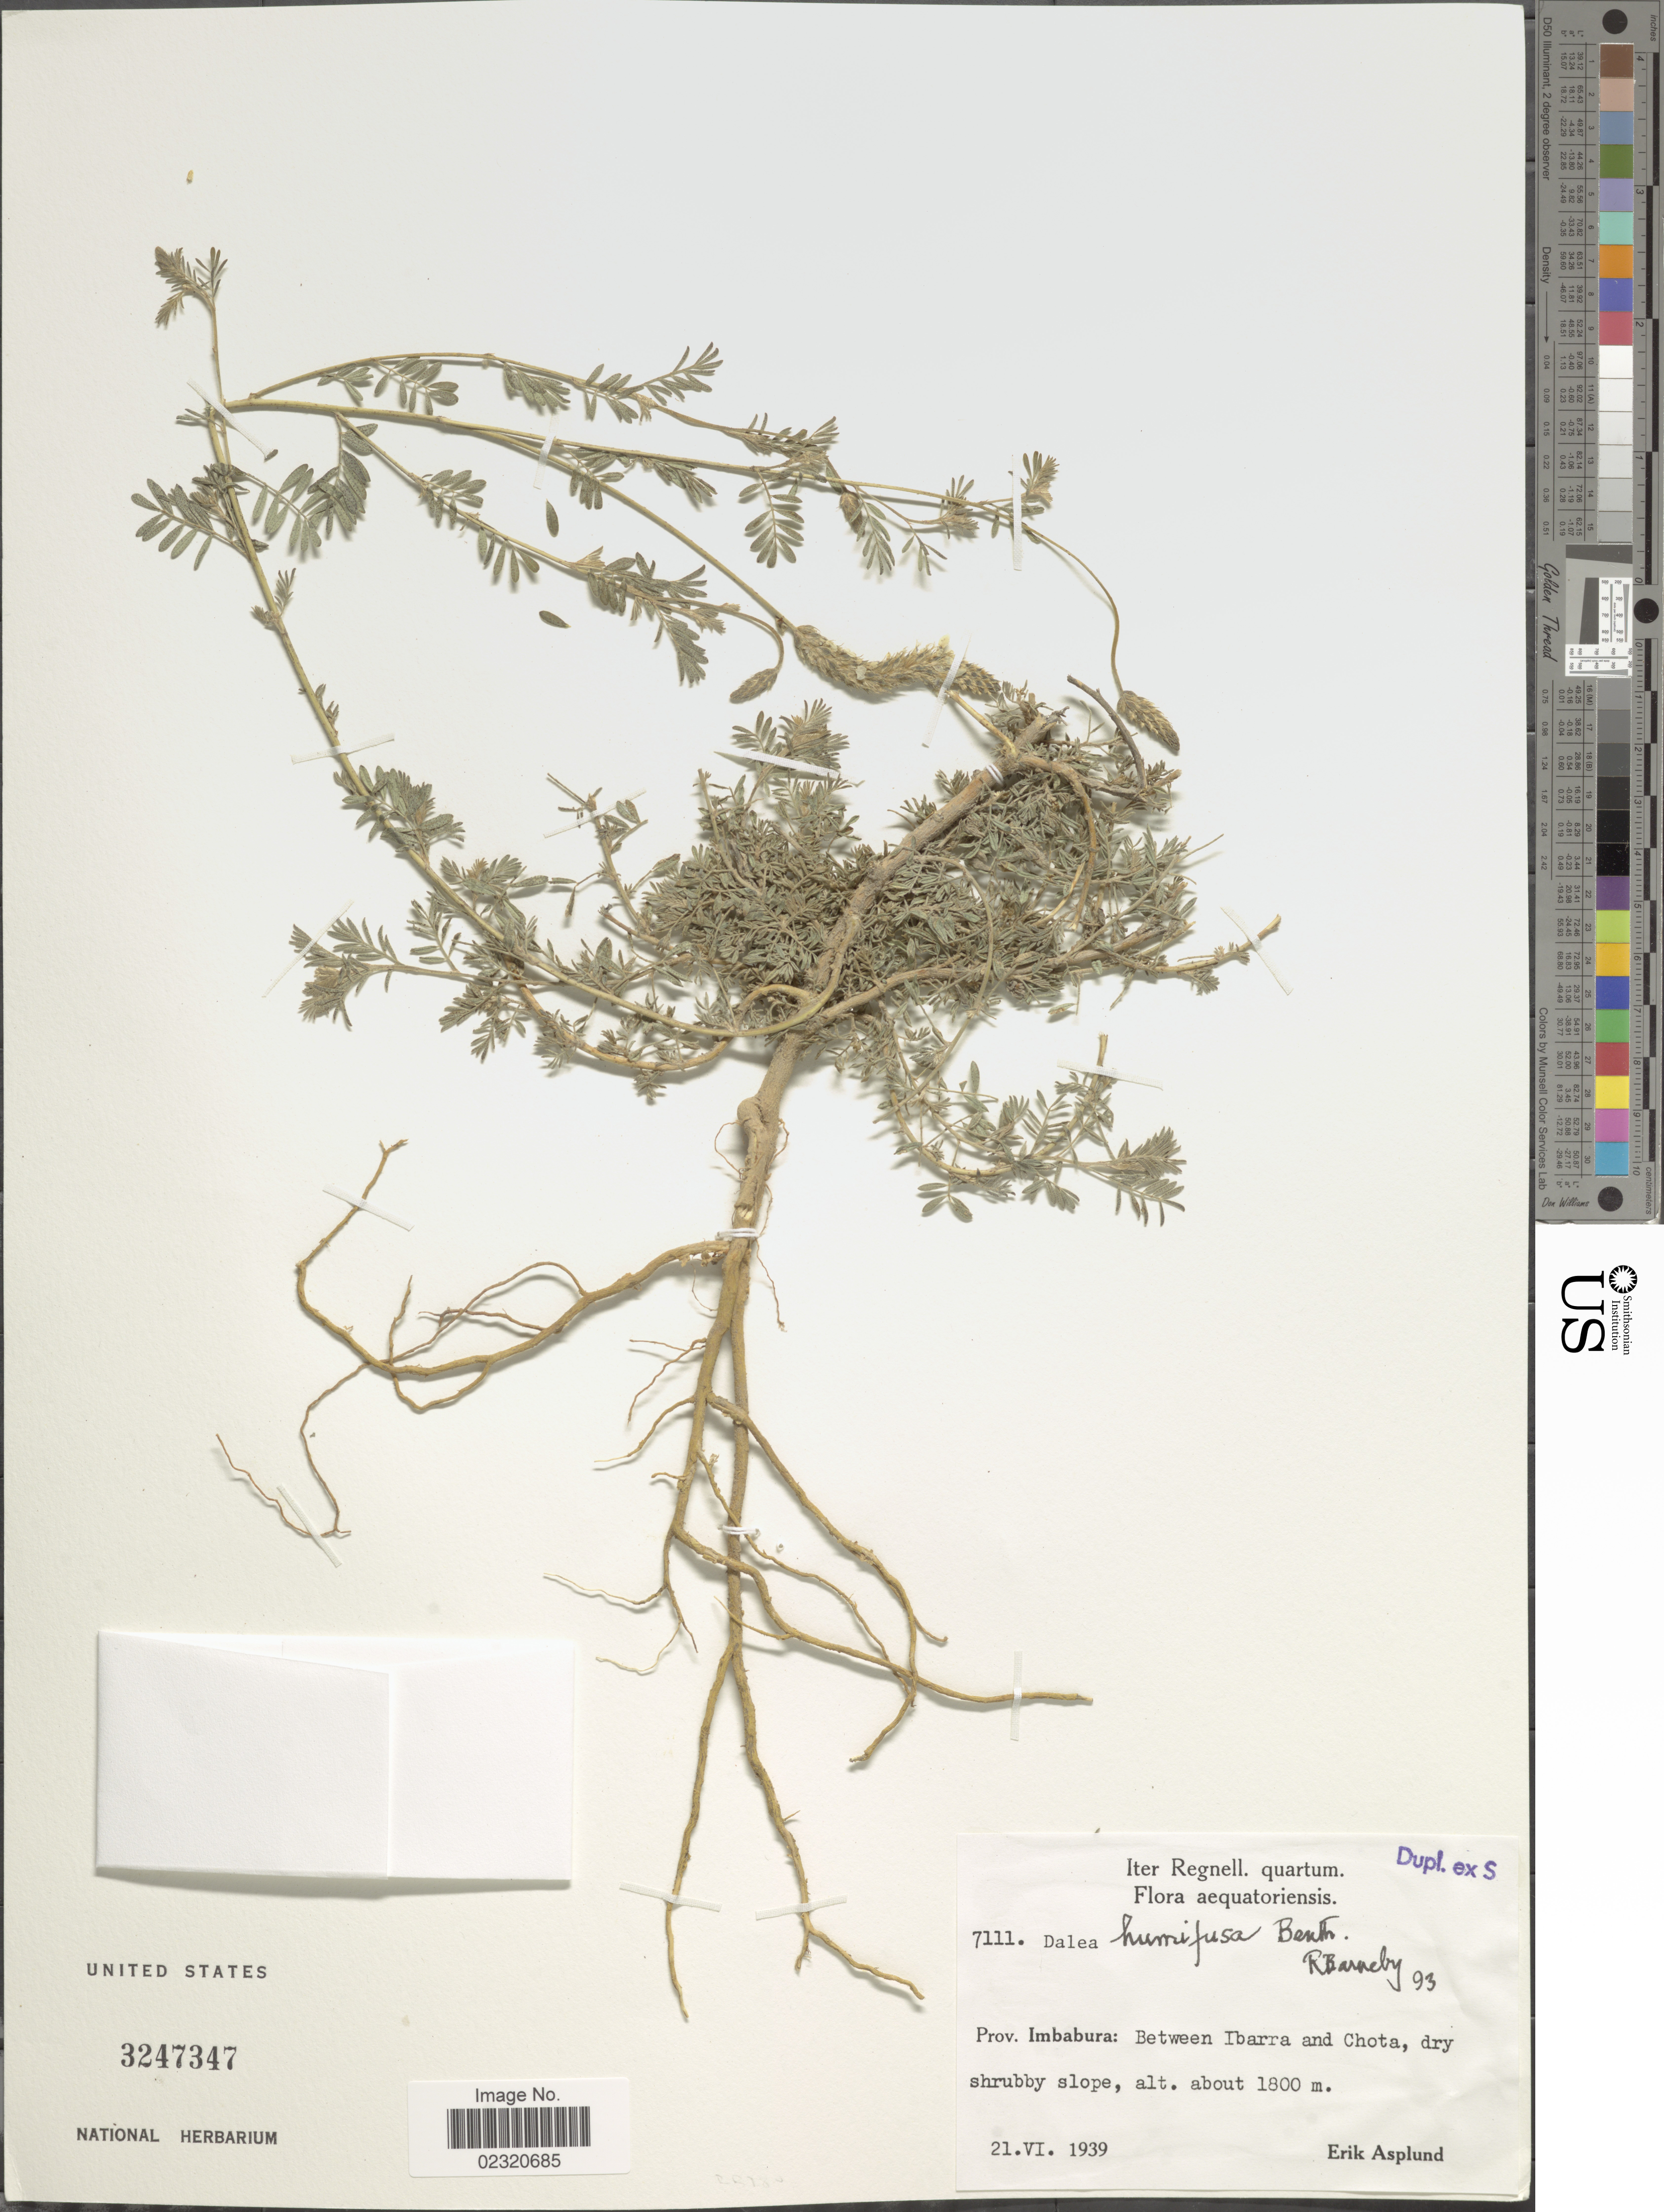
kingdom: Plantae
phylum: Tracheophyta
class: Magnoliopsida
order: Fabales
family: Fabaceae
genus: Dalea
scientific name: Dalea humifusa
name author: Benth.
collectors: E. Asplund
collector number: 7111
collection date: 1939-06-21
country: Ecuador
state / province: Imbabura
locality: Between Ibarra and Chota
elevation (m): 1800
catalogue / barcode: US 3247347